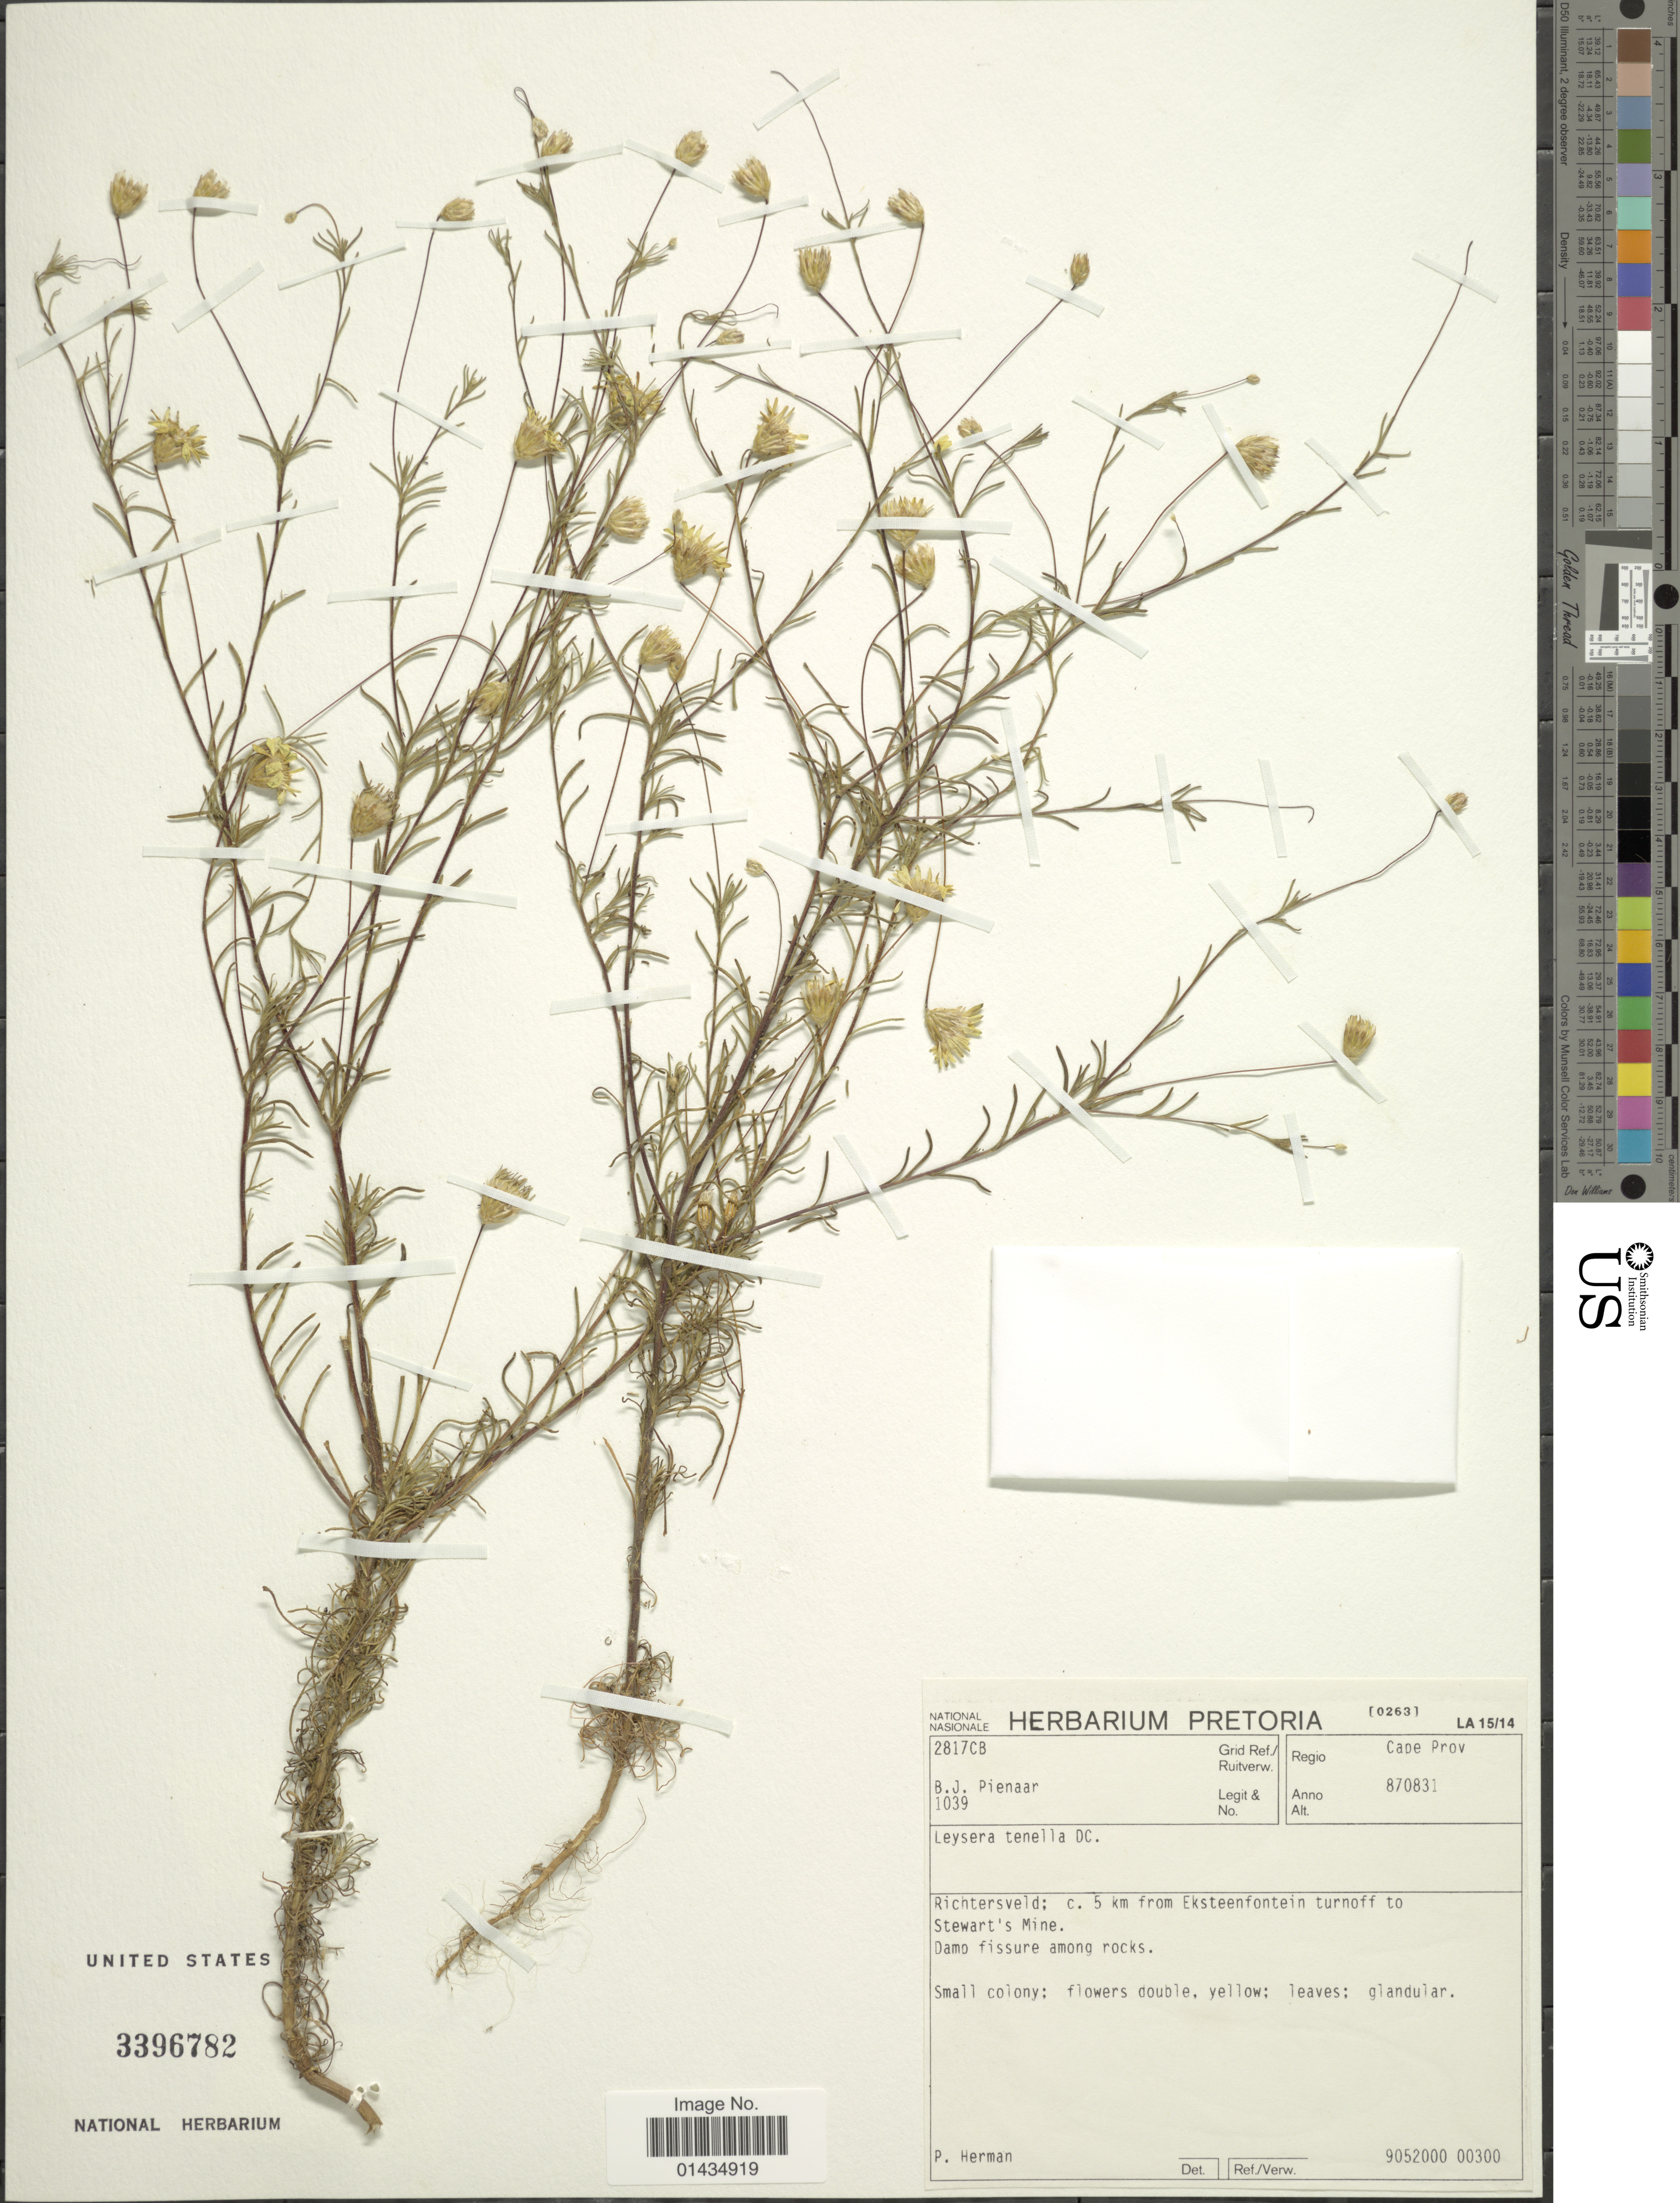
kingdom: Plantae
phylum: Tracheophyta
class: Magnoliopsida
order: Asterales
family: Asteraceae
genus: Leysera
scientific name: Leysera tenella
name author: DC.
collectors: B. Pienaar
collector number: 1039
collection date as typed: Transcribed d/m/y: 31/8/87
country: South Africa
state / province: Northern Cape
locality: Richtersveld; c. 5 km from Eksteenfontein turnoff to Stewart's Mine, damp fissure among rocks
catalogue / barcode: US 3396782